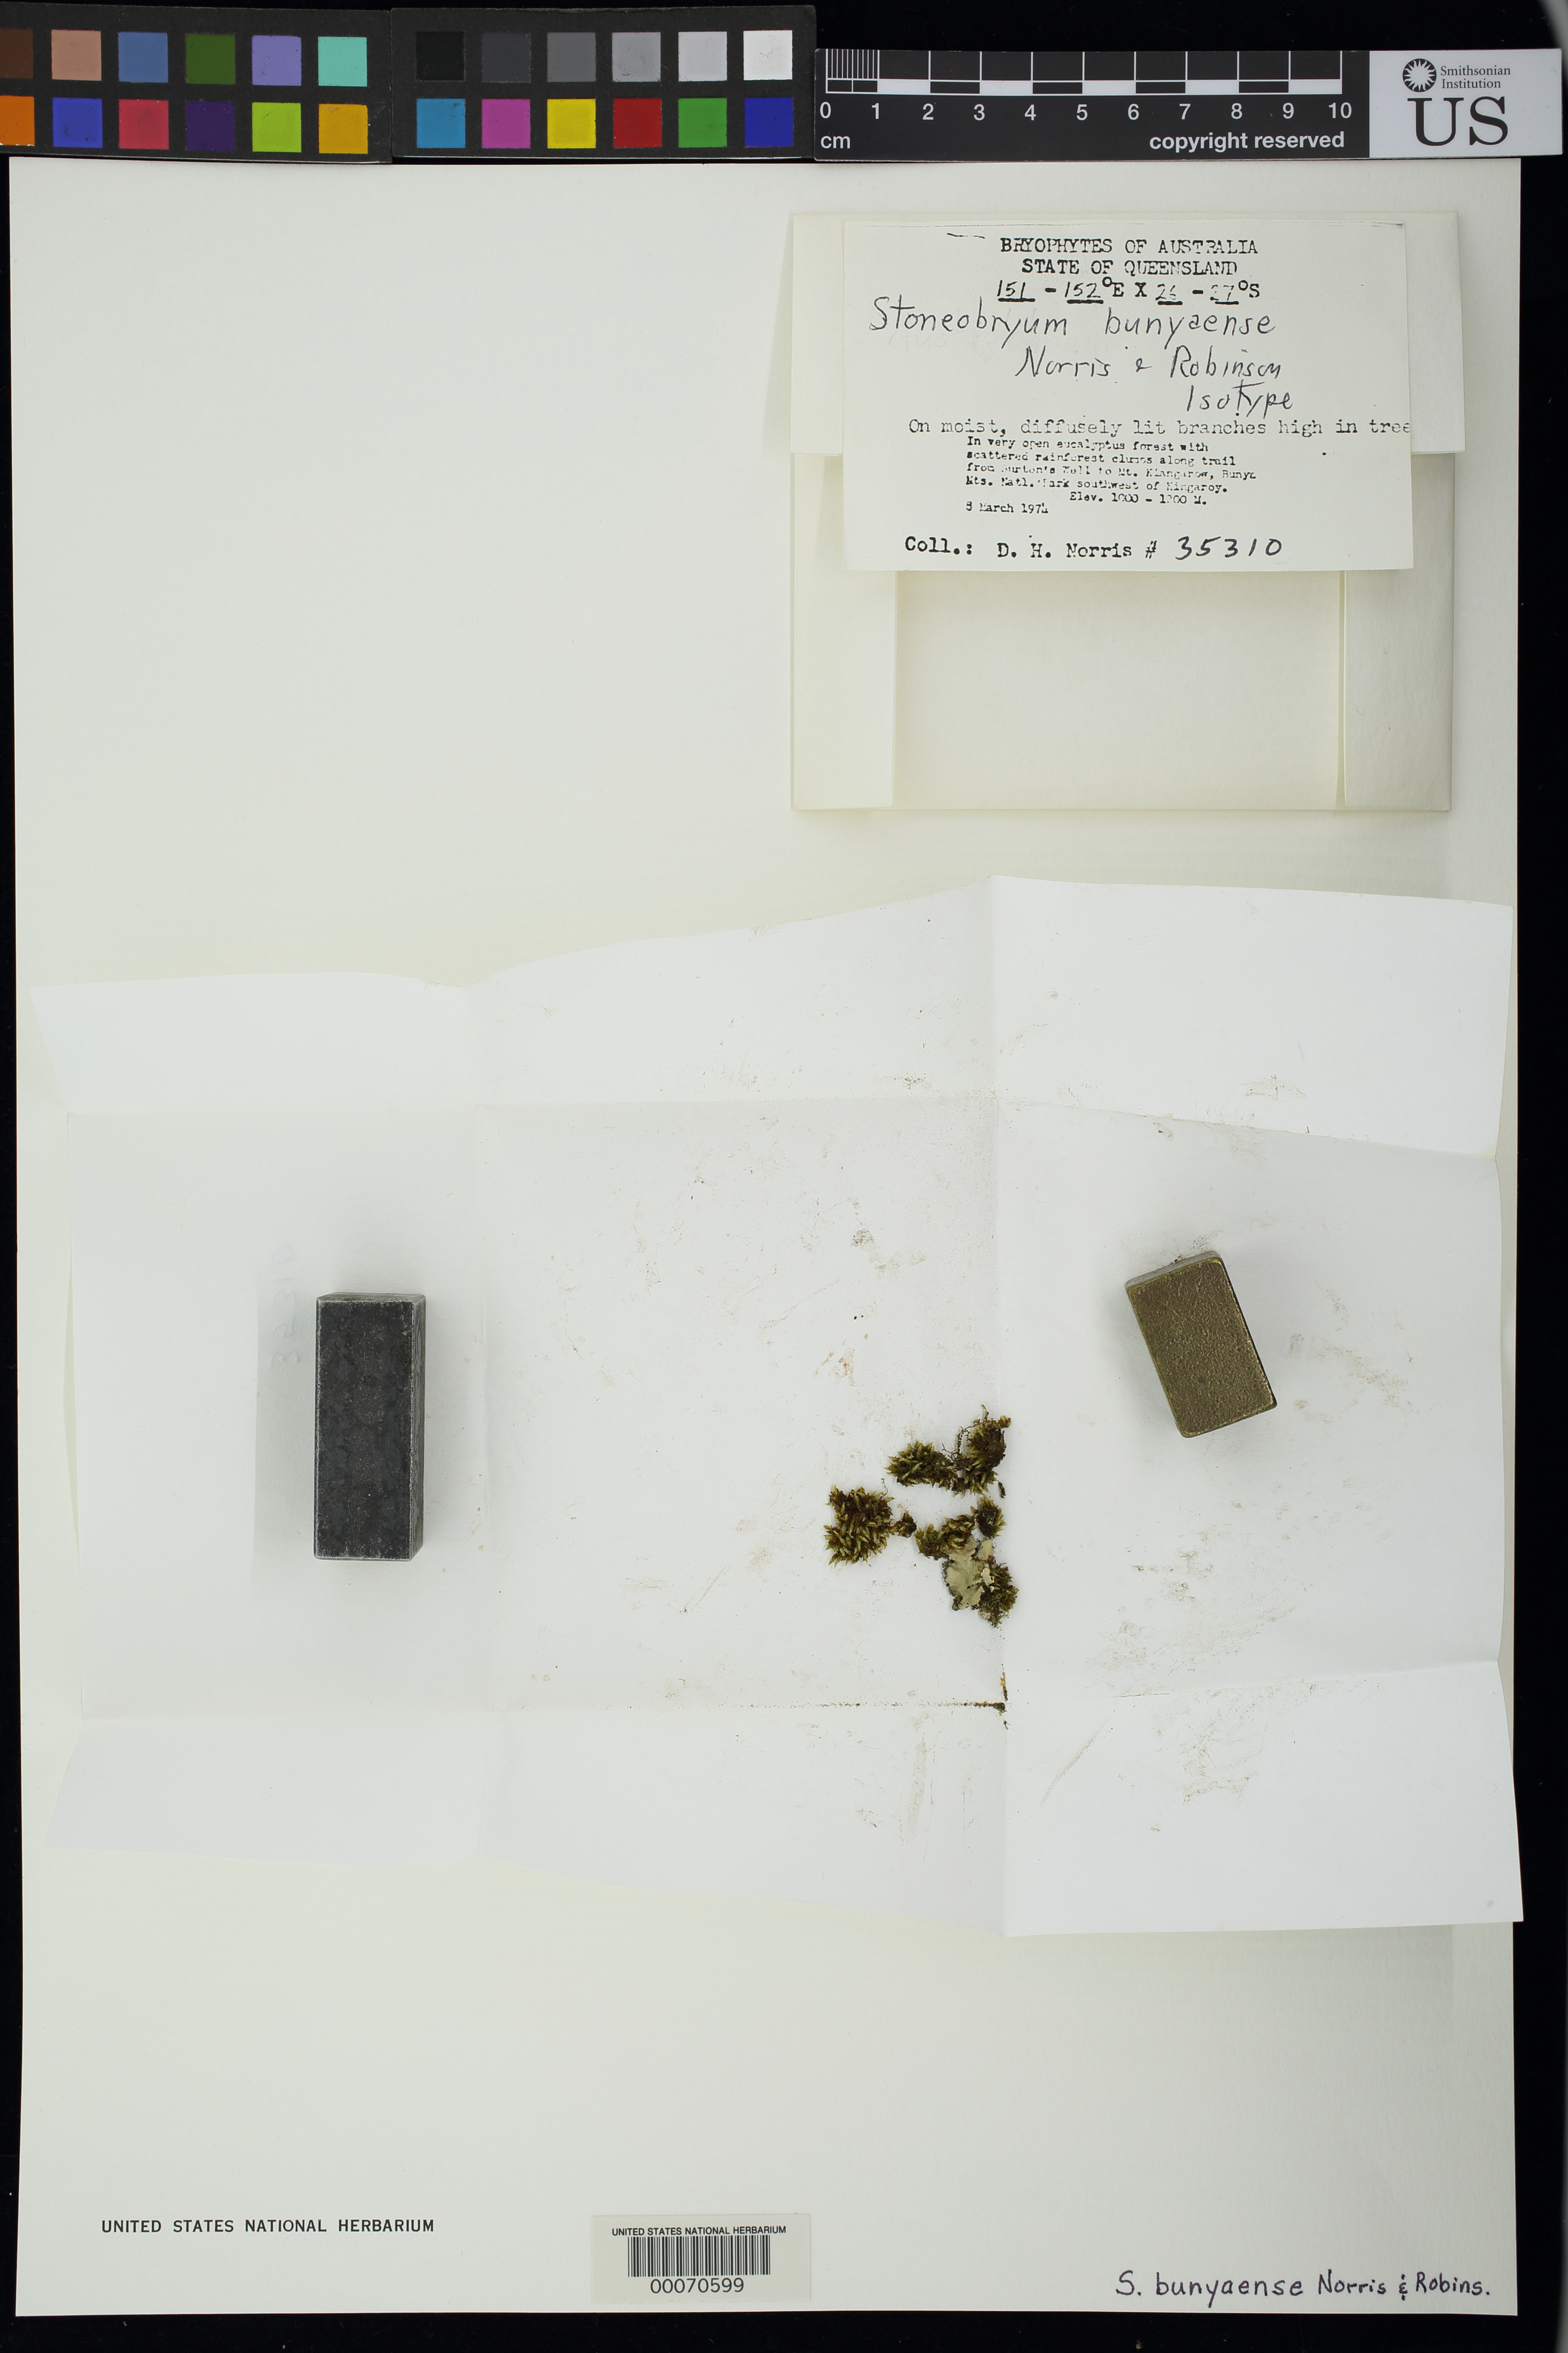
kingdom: Plantae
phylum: Bryophyta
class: Bryopsida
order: Orthotrichales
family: Orthotrichaceae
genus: Stoneobryum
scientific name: Stoneobryum bunyaense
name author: D.H. Norris & H. Rob.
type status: Isotype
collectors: D. H. Norris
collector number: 35310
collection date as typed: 08 Mar 1974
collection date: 1974-03-08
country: Australia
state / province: Queensland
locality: Bunya Mtns. Natl. Pk., SW of Kingaroy, along trail from Burton's Well to Mt. Kiangarow.